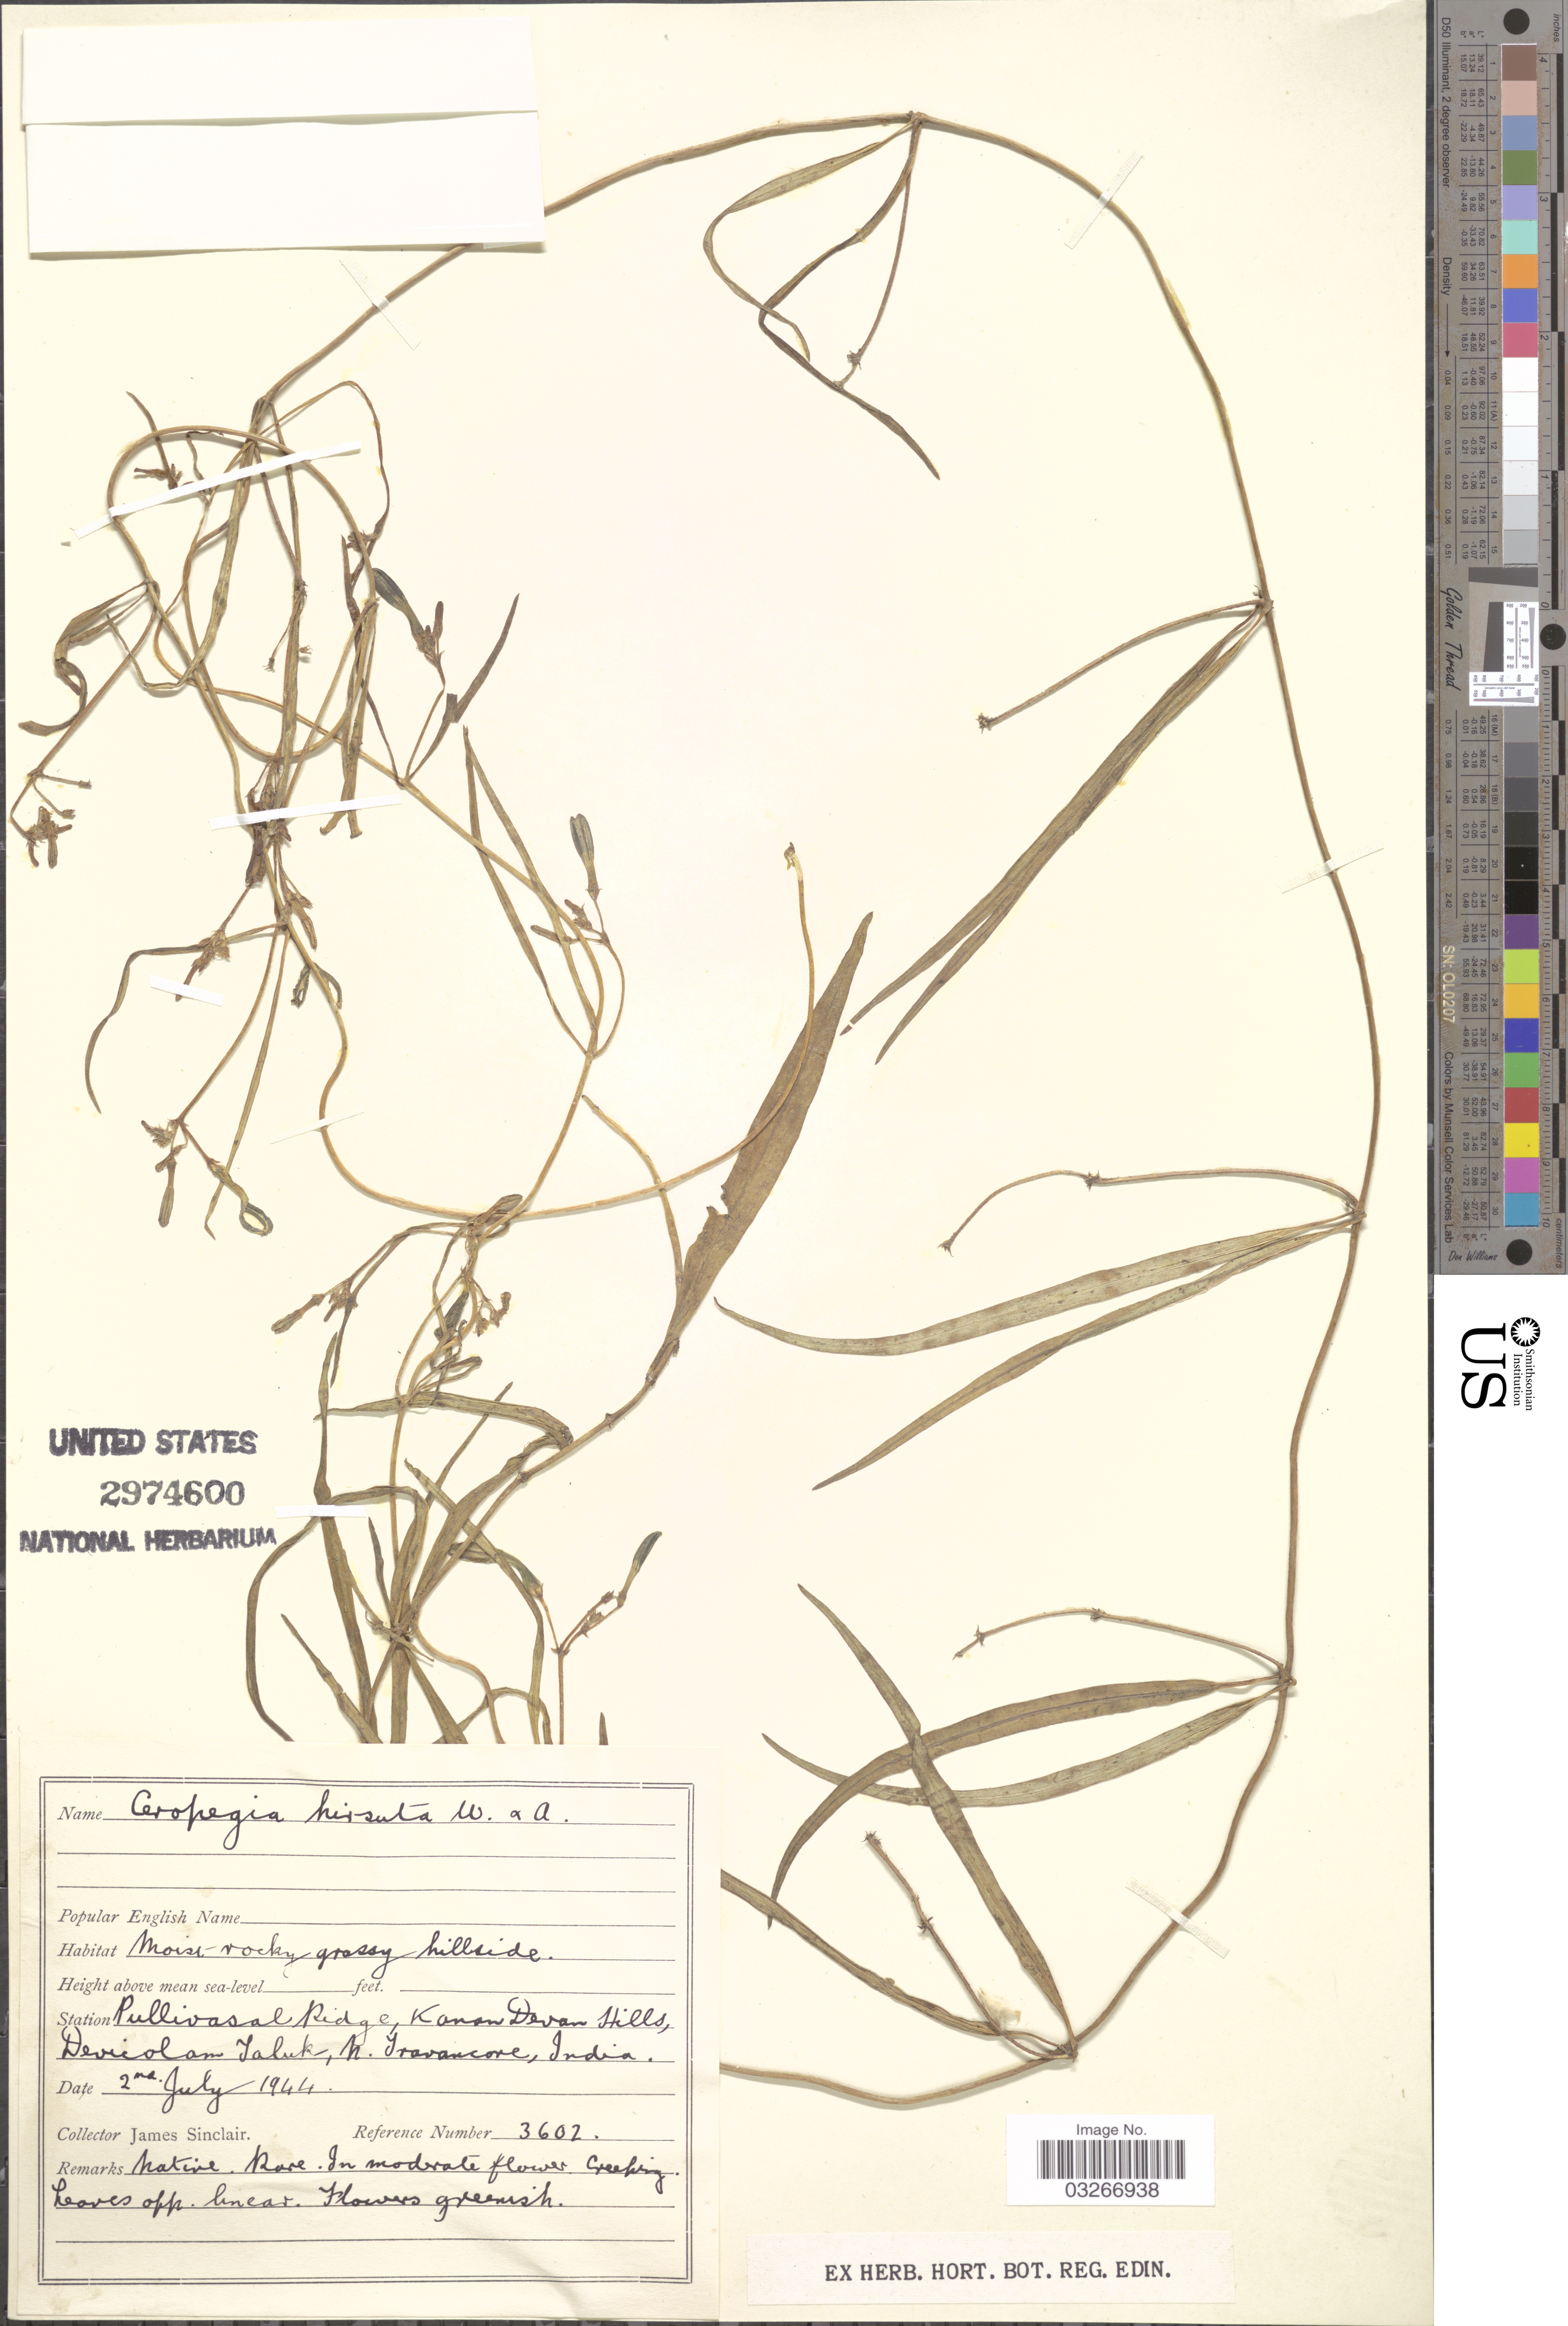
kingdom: Plantae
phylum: Tracheophyta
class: Magnoliopsida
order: Gentianales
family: Apocynaceae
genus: Ceropegia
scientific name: Ceropegia hirsuta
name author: Wight & Arn.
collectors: J. Sinclair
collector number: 3602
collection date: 1944-07-02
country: India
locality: Station Pullivasal Ridge, Kanan Devan Hills, Deviolam Taluk, N. Travancore.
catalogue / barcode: US 2974600